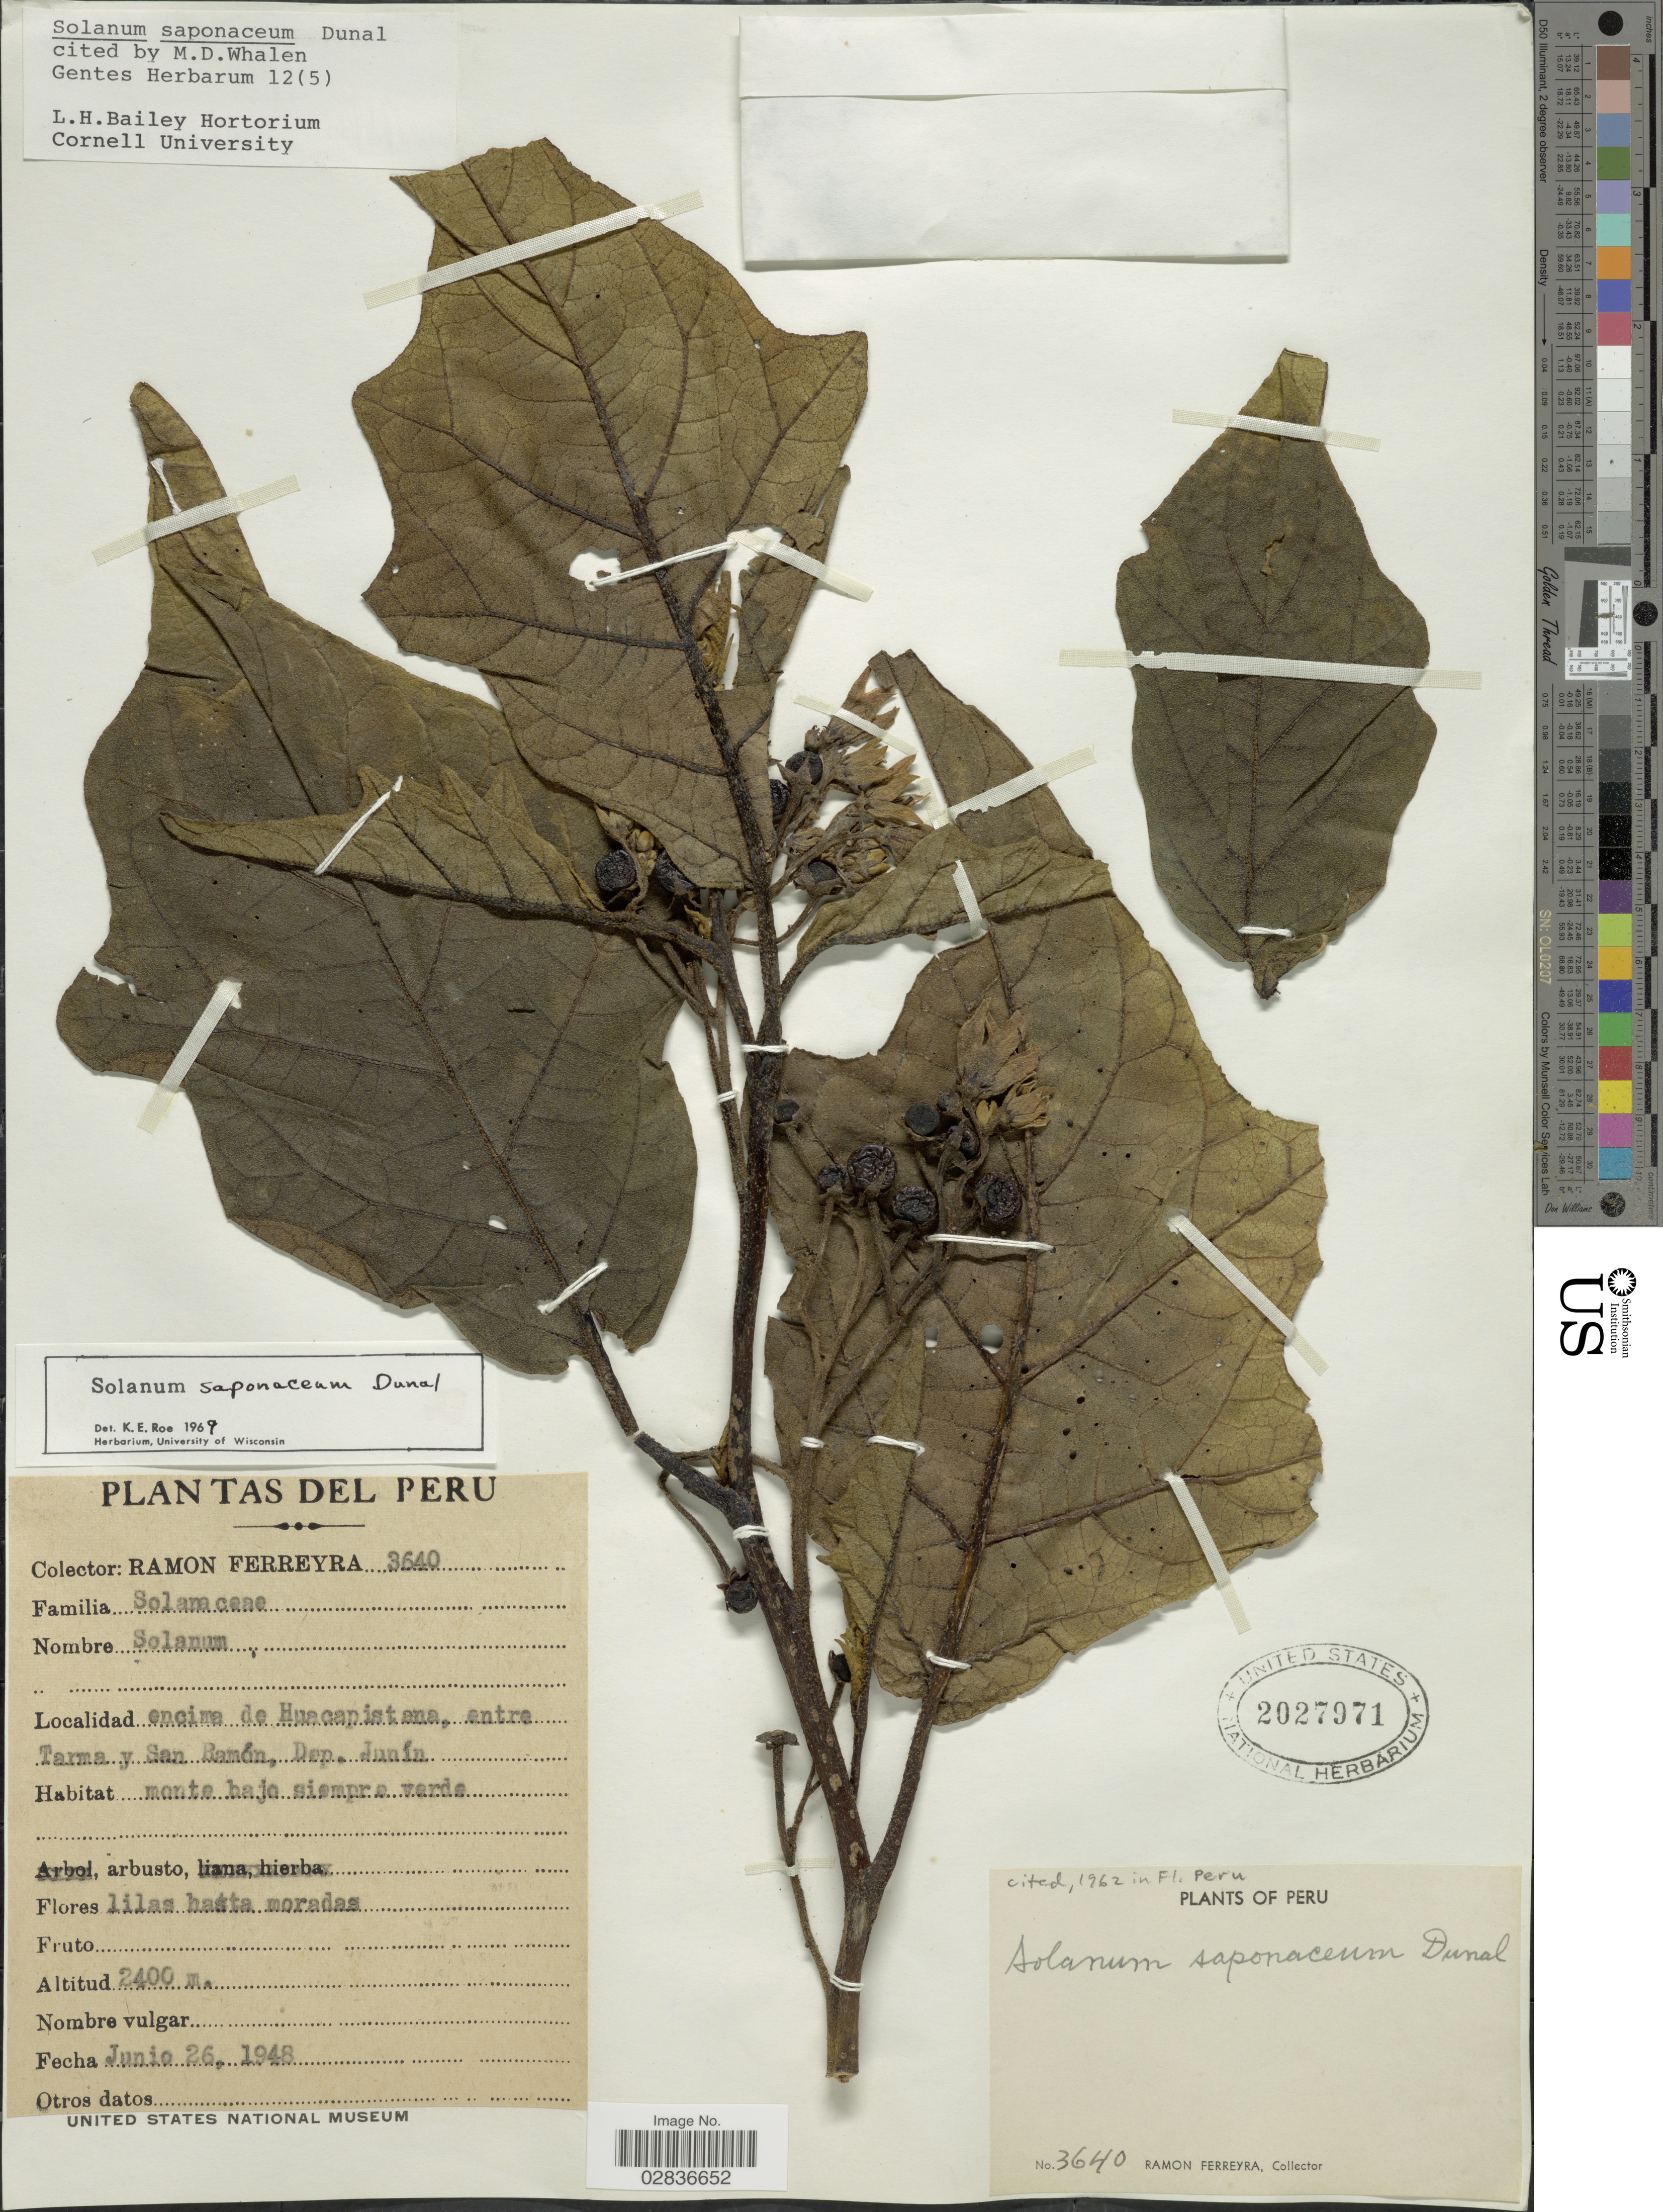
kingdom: Plantae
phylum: Tracheophyta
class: Magnoliopsida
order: Solanales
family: Solanaceae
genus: Solanum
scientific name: Solanum saponaceum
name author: Dunal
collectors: R. A. Ferreyra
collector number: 3640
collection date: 1948-06-26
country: Peru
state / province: Junín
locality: Encima de Huacapistana, entre Tarma y San Ramón, Dep. Junín.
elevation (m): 2400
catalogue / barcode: US 2027971